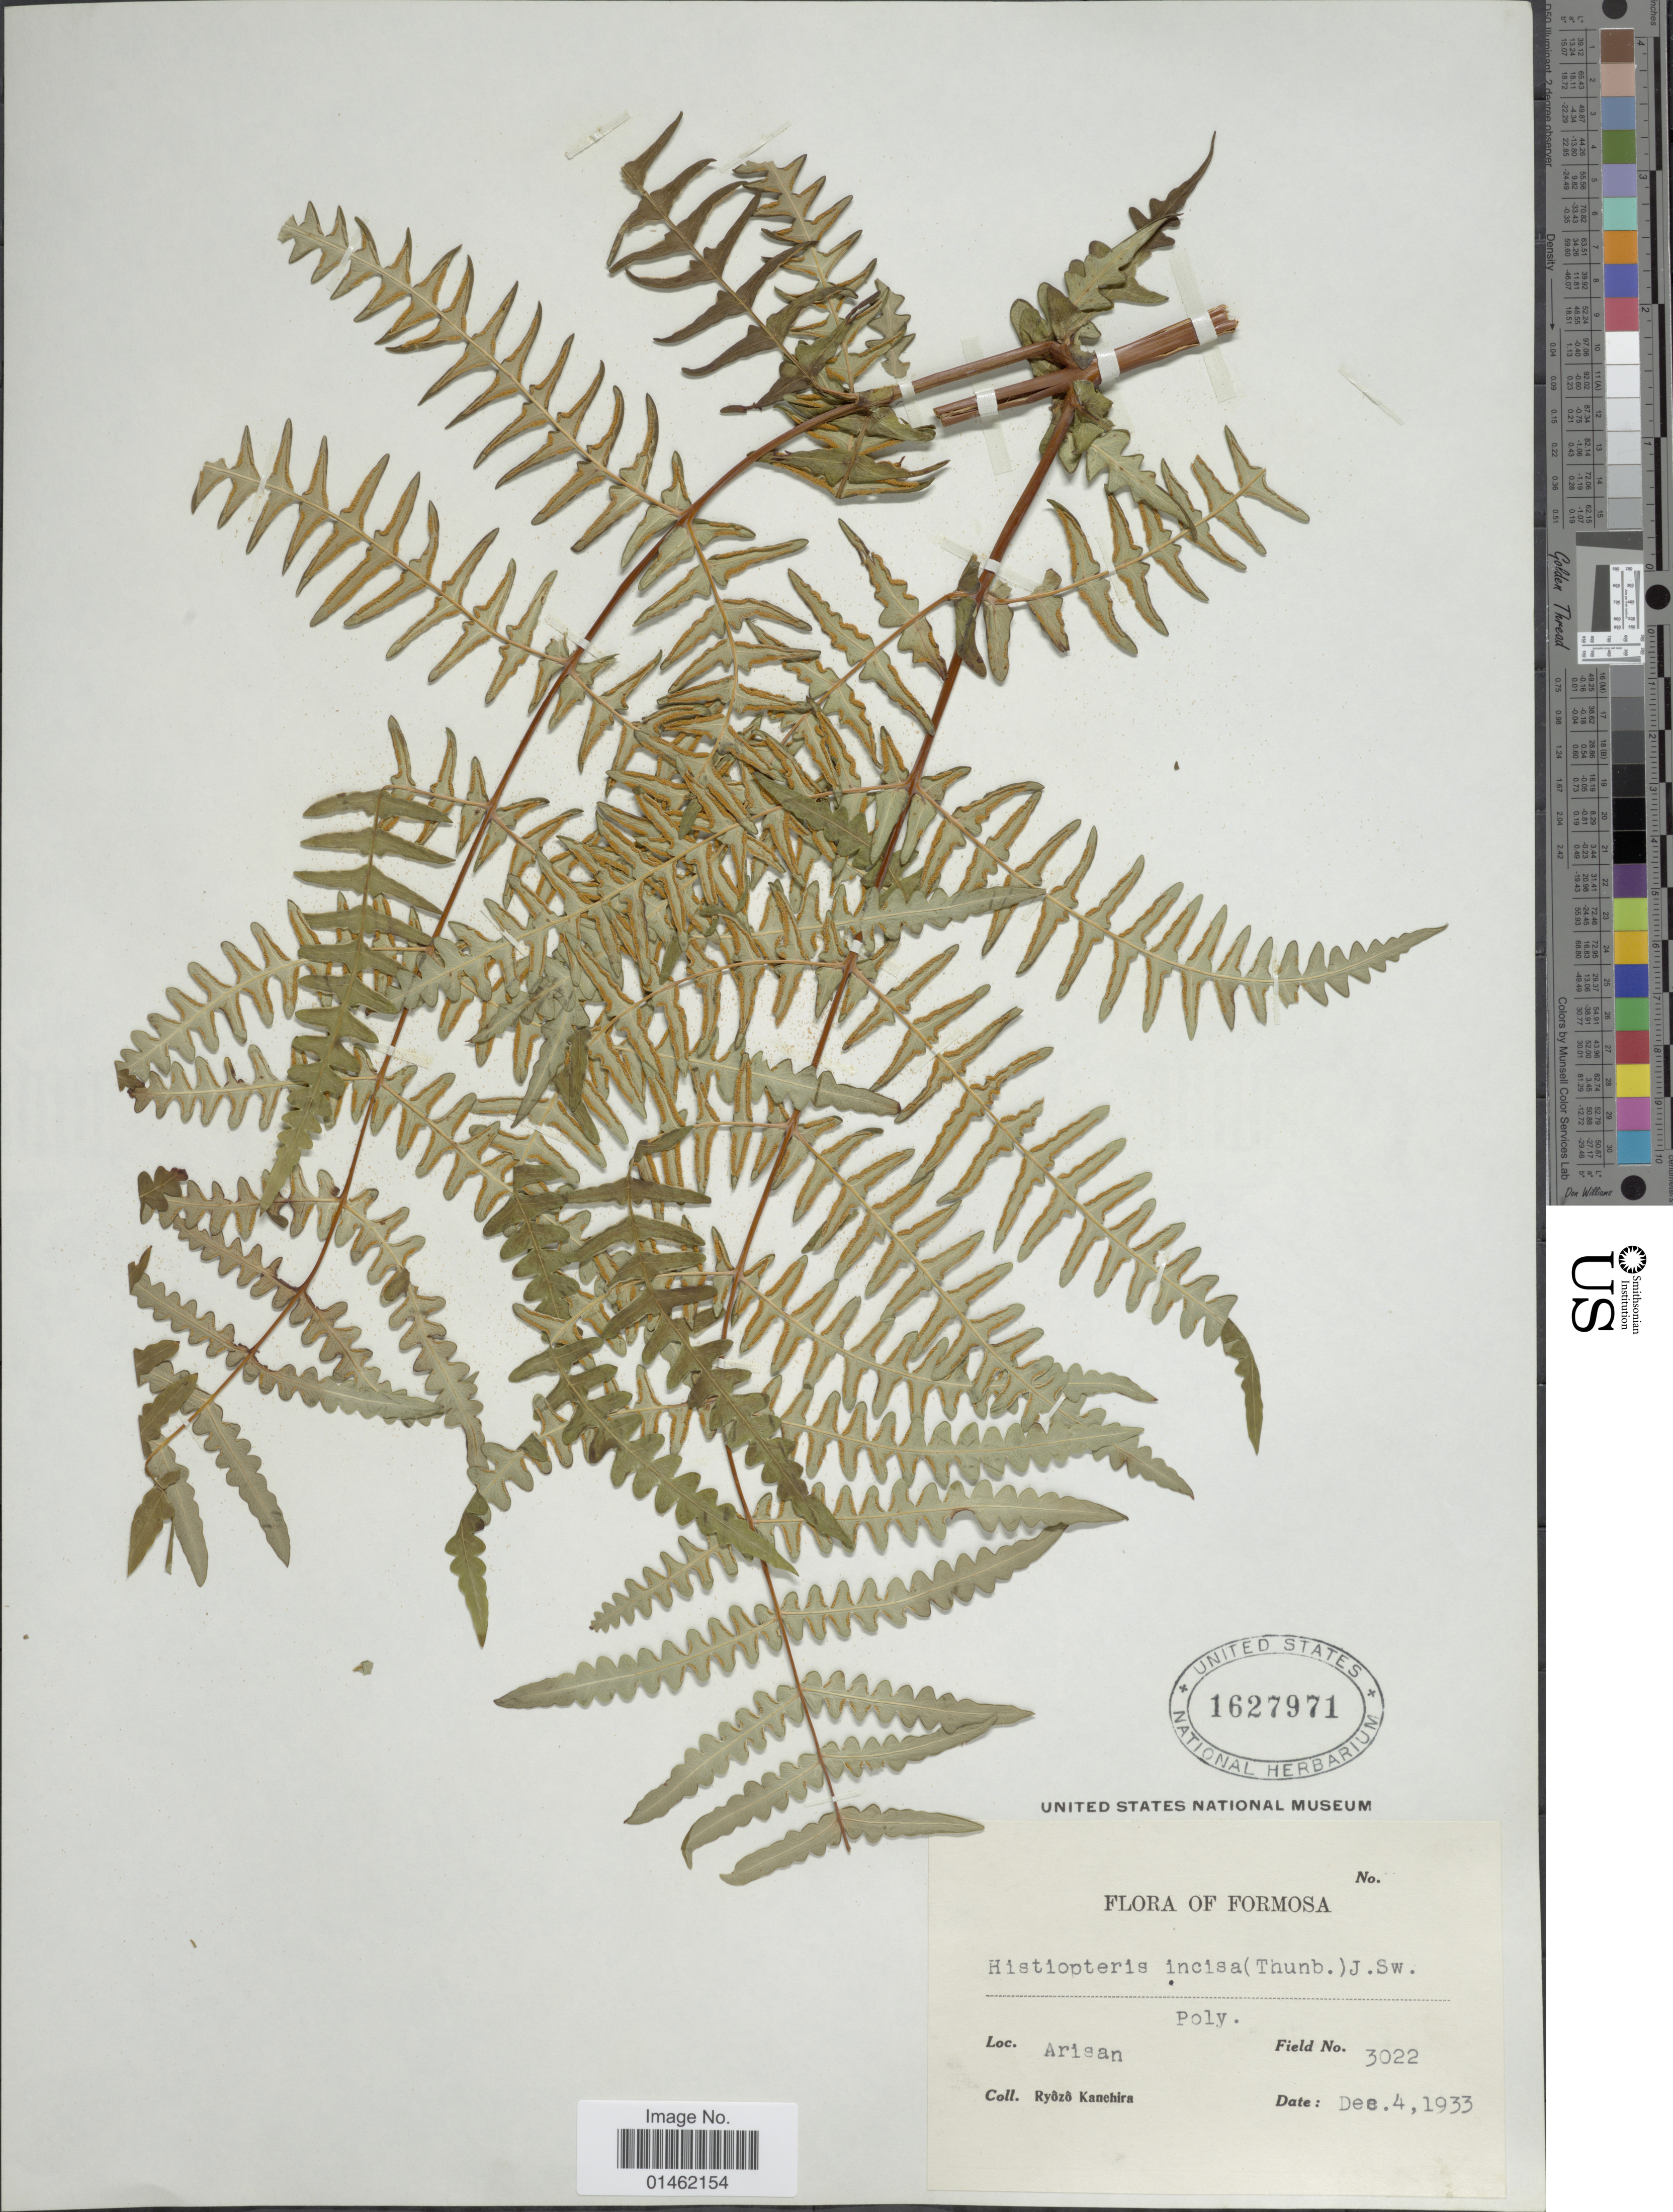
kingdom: Plantae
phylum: Tracheophyta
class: Polypodiopsida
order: Polypodiales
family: Dennstaedtiaceae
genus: Histiopteris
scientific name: Histiopteris incisa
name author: (Thunb.) J. Sm.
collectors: R. Kanehira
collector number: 3022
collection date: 1933-12-04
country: Taiwan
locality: Arisan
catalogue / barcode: US 1627971